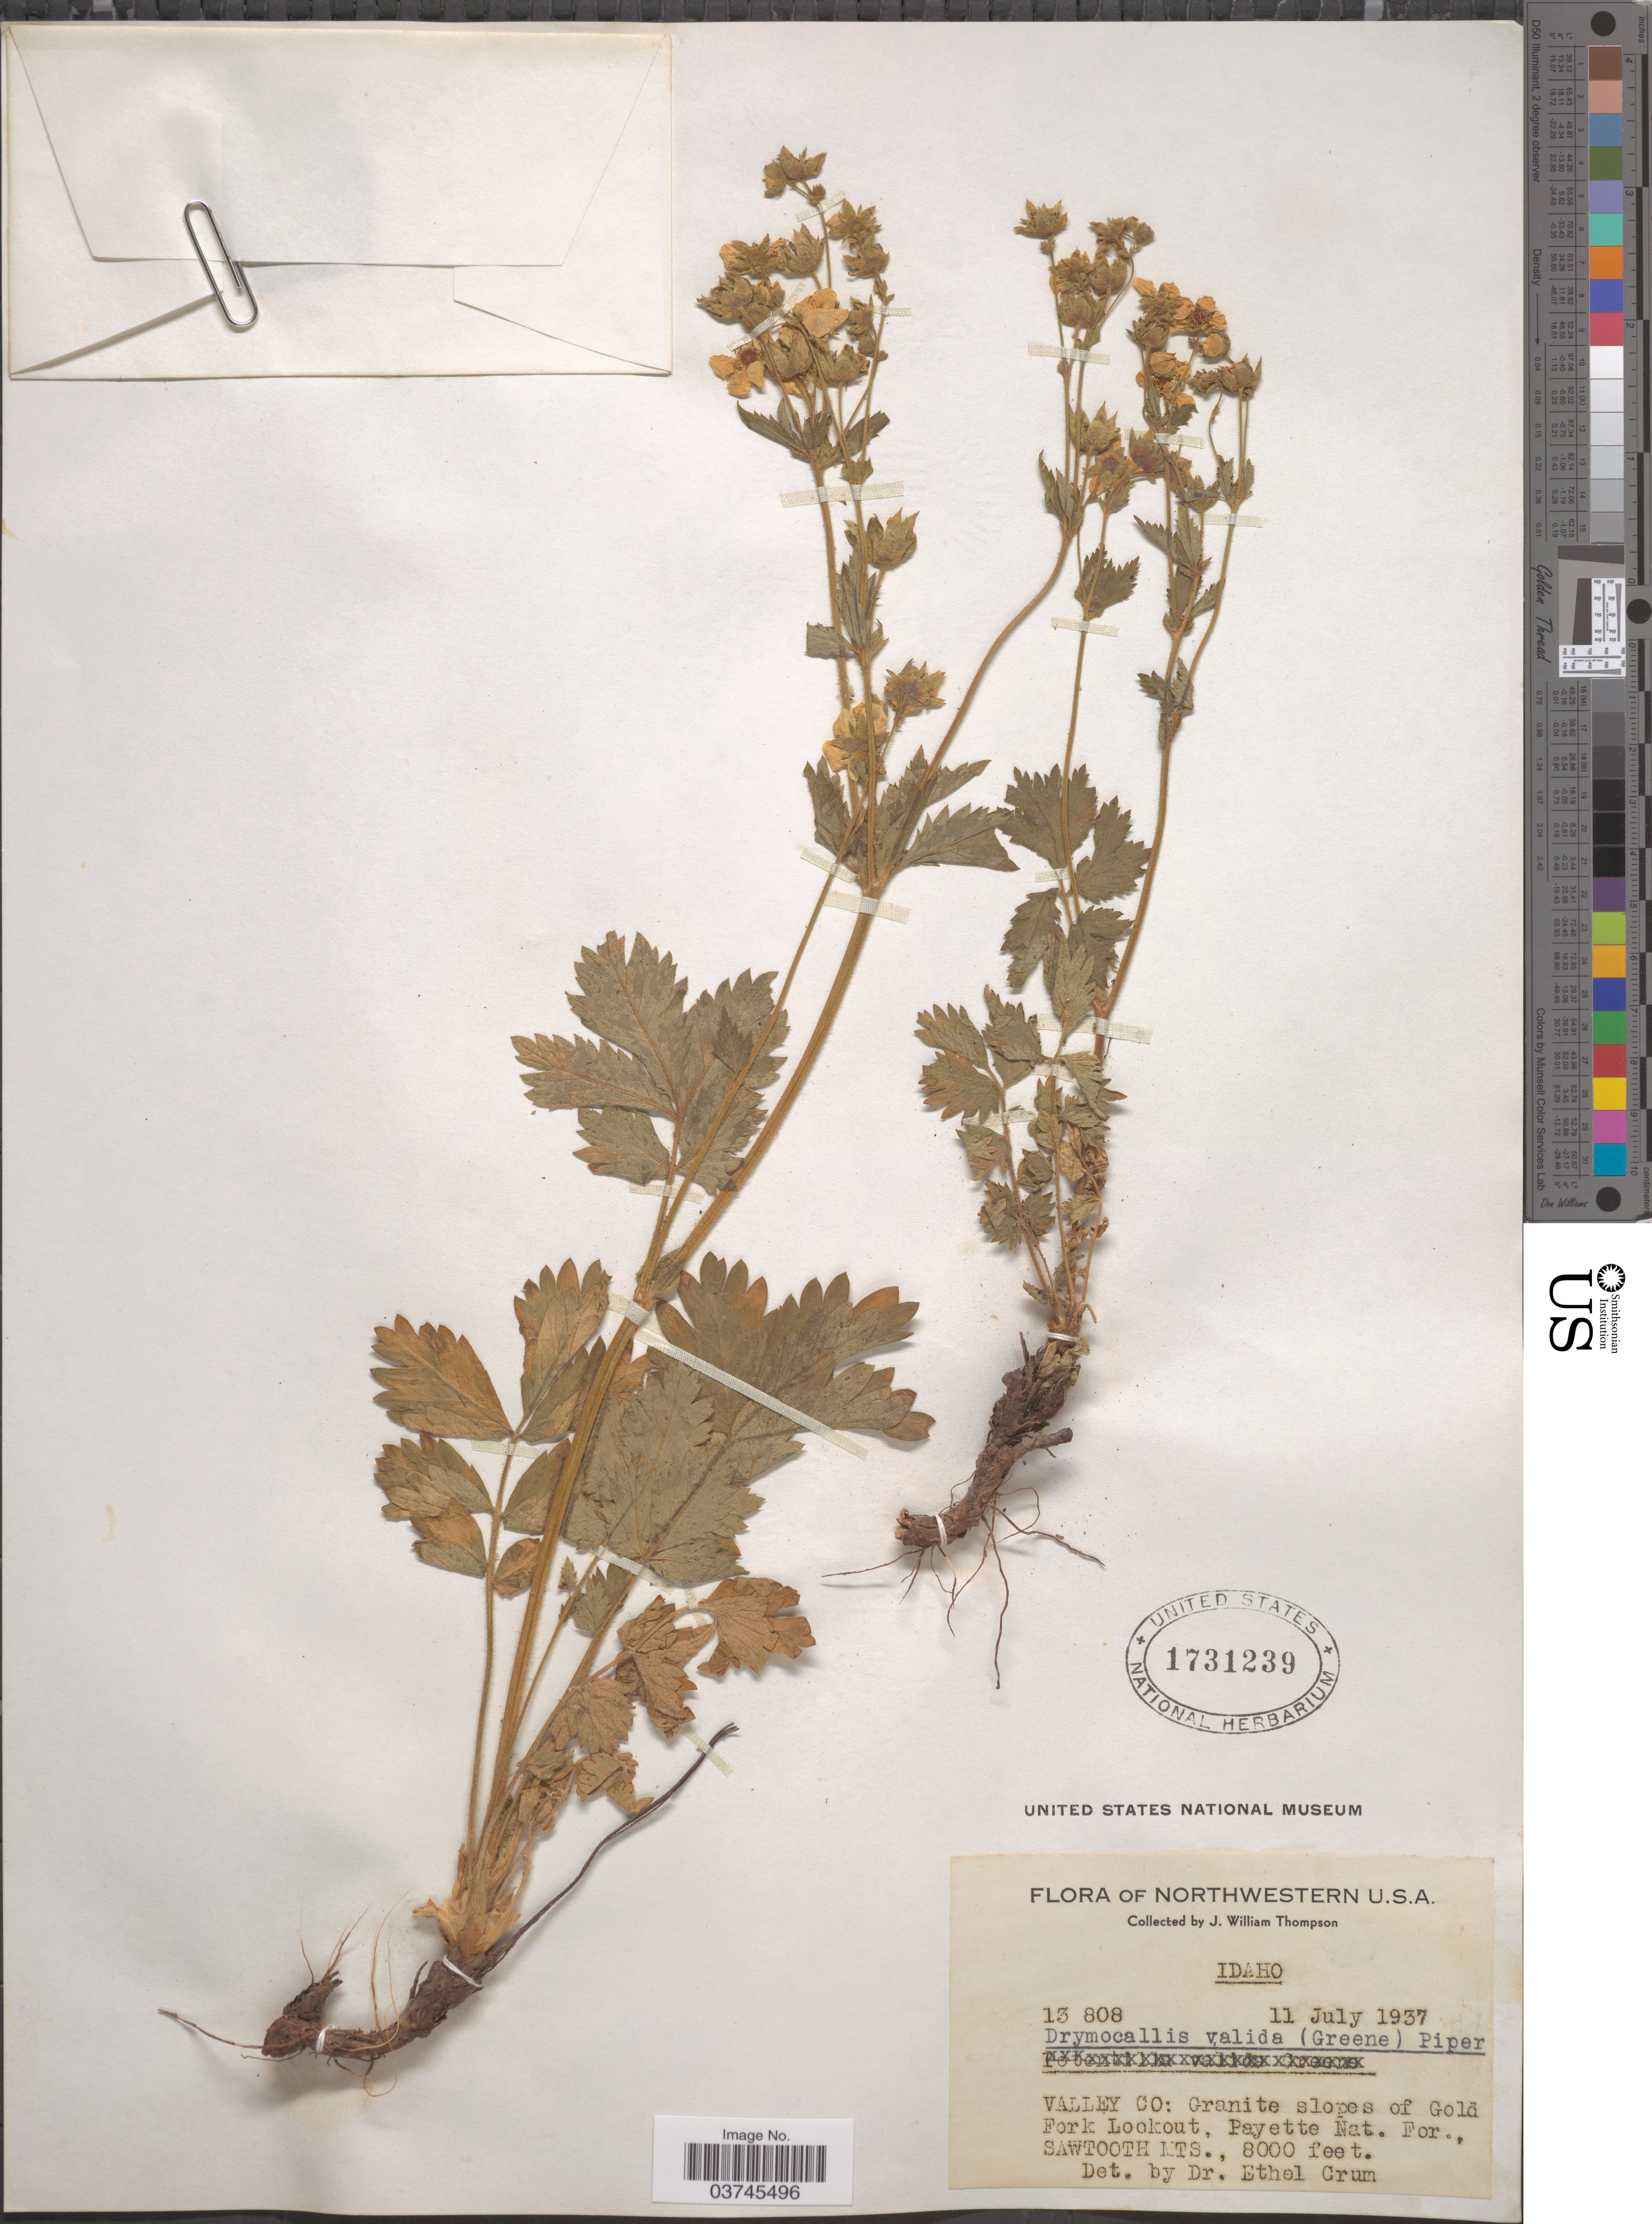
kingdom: Plantae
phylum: Tracheophyta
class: Magnoliopsida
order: Rosales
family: Rosaceae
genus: Drymocallis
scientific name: Drymocallis sp.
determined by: Strong, Mark T., (BOT), Smithsonian Institution - National Museum of Natural History (UNITED STATES)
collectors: J. W. Thompson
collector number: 13808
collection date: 1937-07-11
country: United States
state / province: Idaho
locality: Northwestern U.S.A. Valley Co: Granite slopes of Gold Fork Lookout, Payette Nat. For., Sawtooth Mts.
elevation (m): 2438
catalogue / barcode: US 1731239